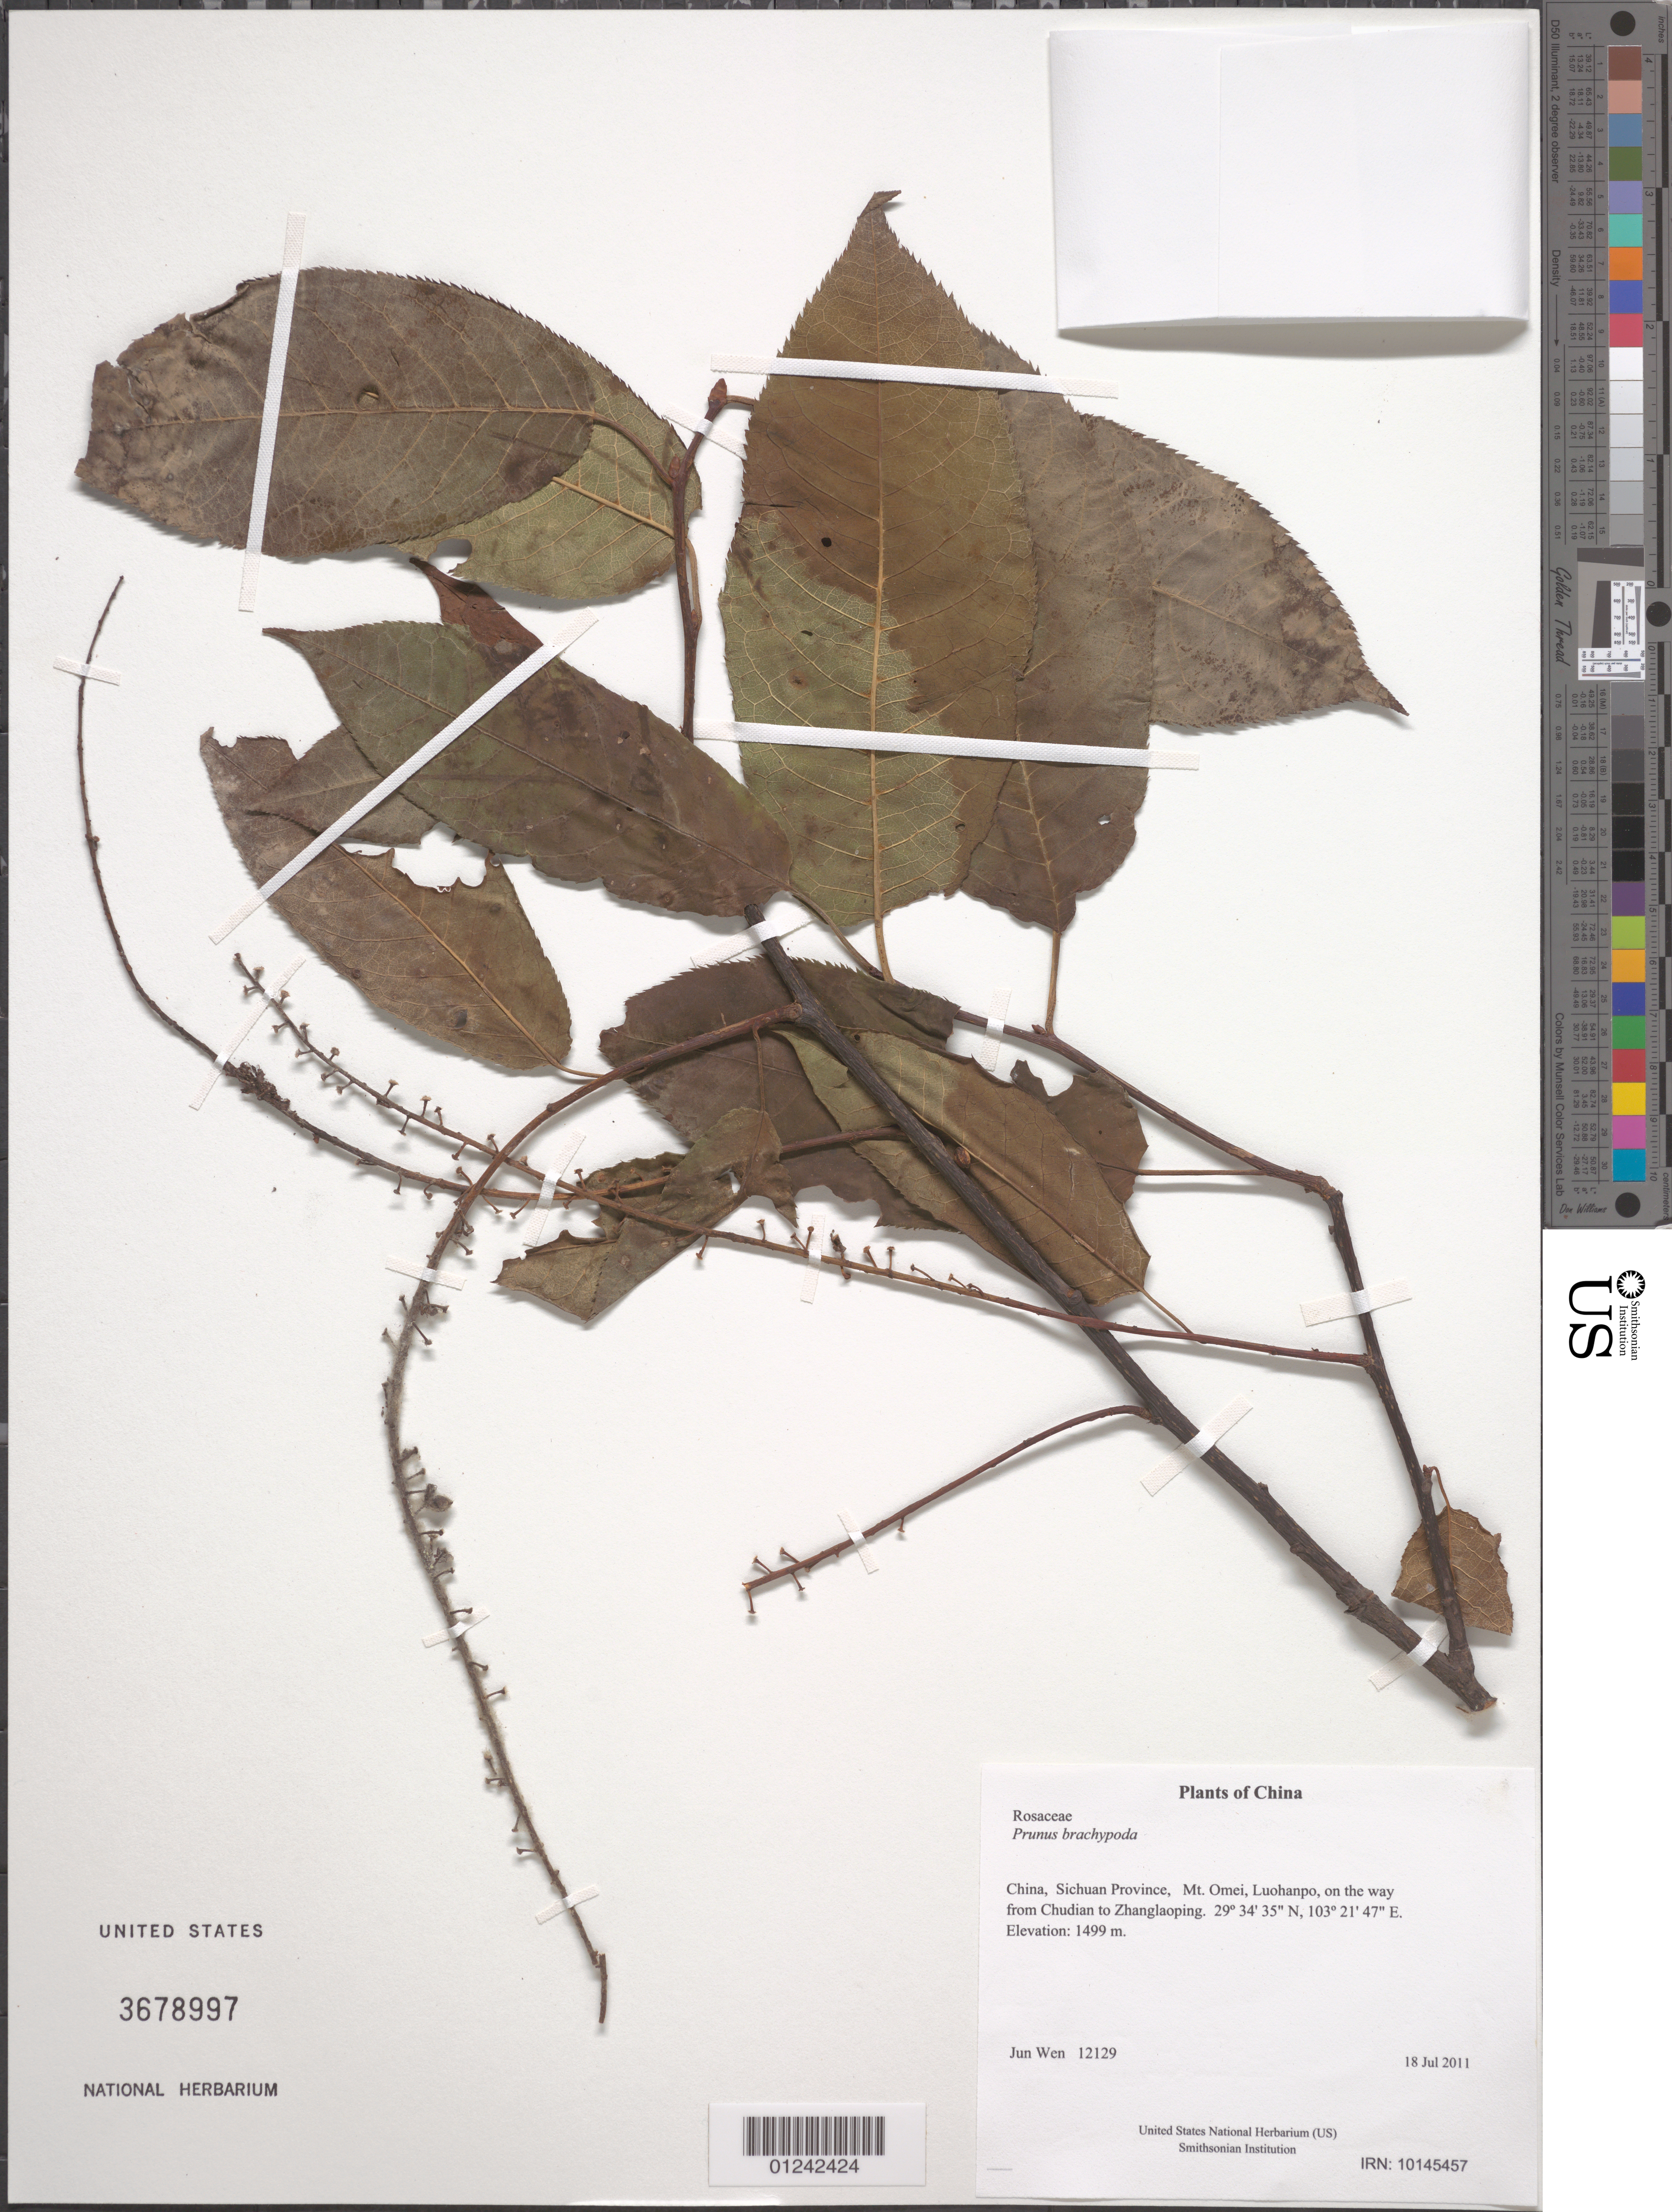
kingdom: Plantae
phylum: Tracheophyta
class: Magnoliopsida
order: Rosales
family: Rosaceae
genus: Prunus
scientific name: Prunus brachypoda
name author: Batalin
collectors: J. Wen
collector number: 12129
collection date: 2011-07-18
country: China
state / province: Sichuan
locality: Mt. Omei, Luohanpo, on the way from Chudian to Zhanglaoping.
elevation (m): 1499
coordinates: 29 34 34.6 N, 103 21 46.8 E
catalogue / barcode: US 3678997